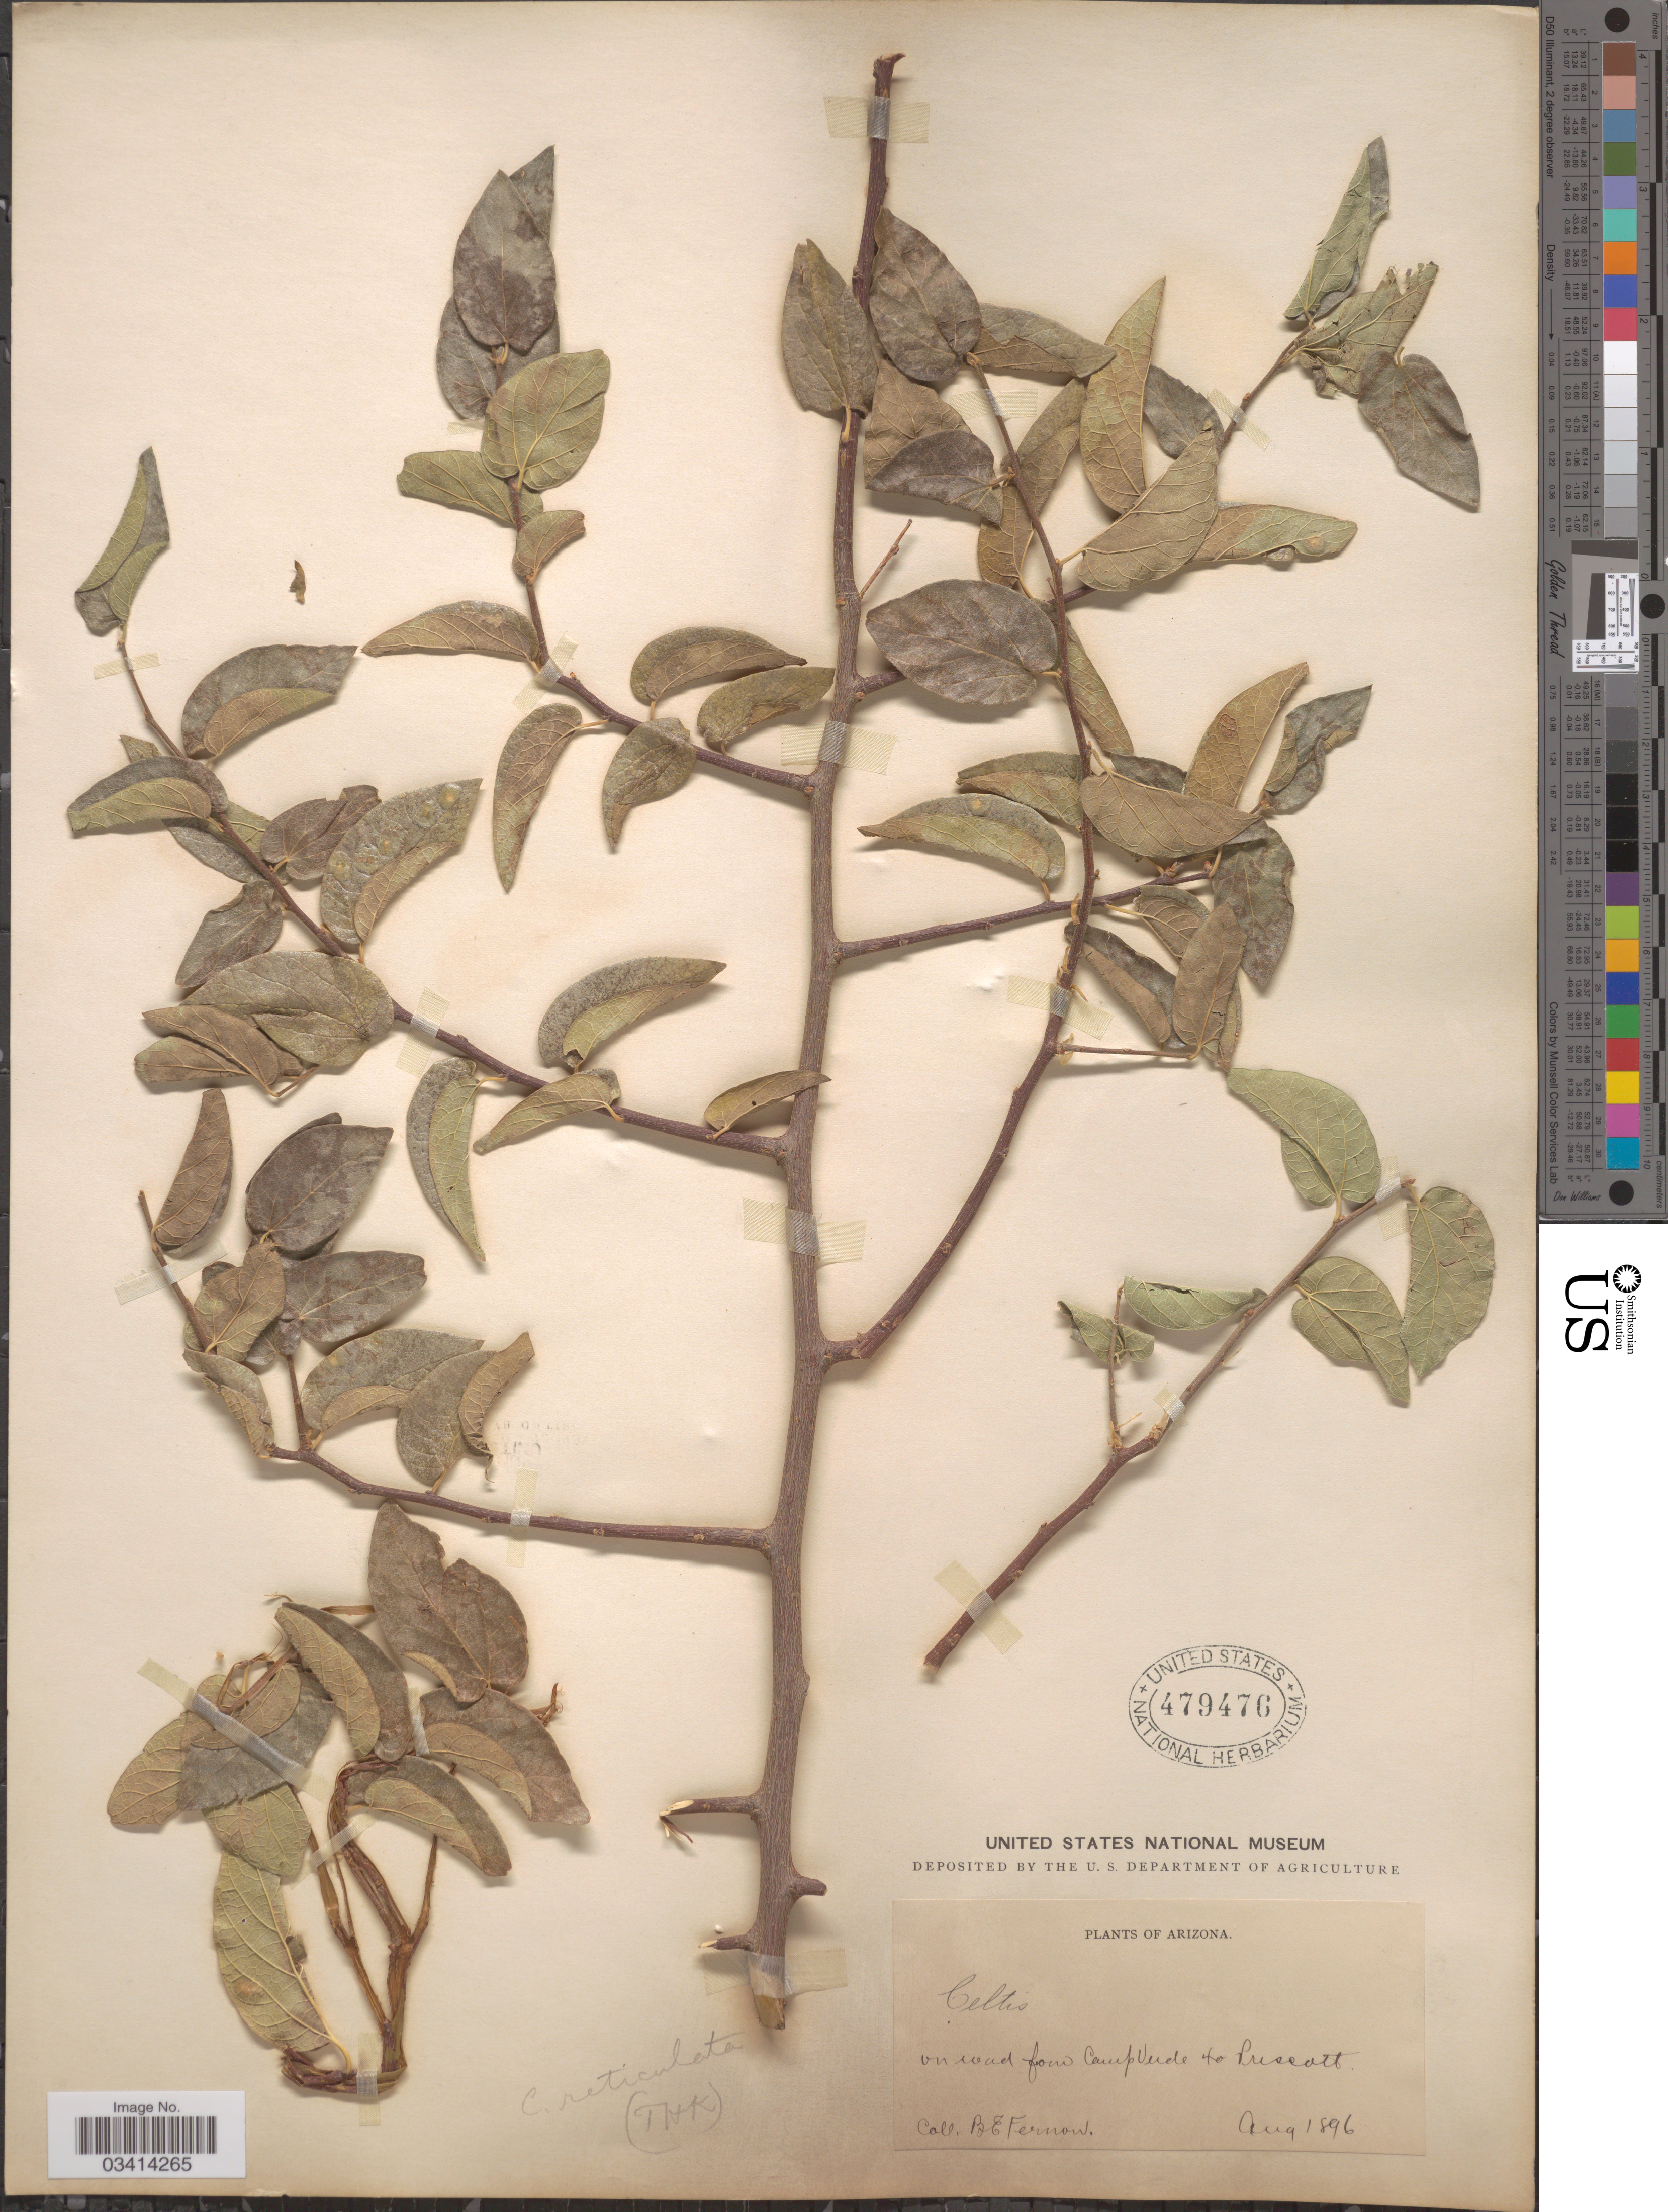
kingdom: Plantae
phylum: Tracheophyta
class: Magnoliopsida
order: Rosales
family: Cannabaceae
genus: Celtis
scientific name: Celtis reticulata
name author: Torr.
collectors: B. Fernow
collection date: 1896-08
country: United States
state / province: Arizona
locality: On road from Camp Verde to Prescott.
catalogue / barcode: US 479476